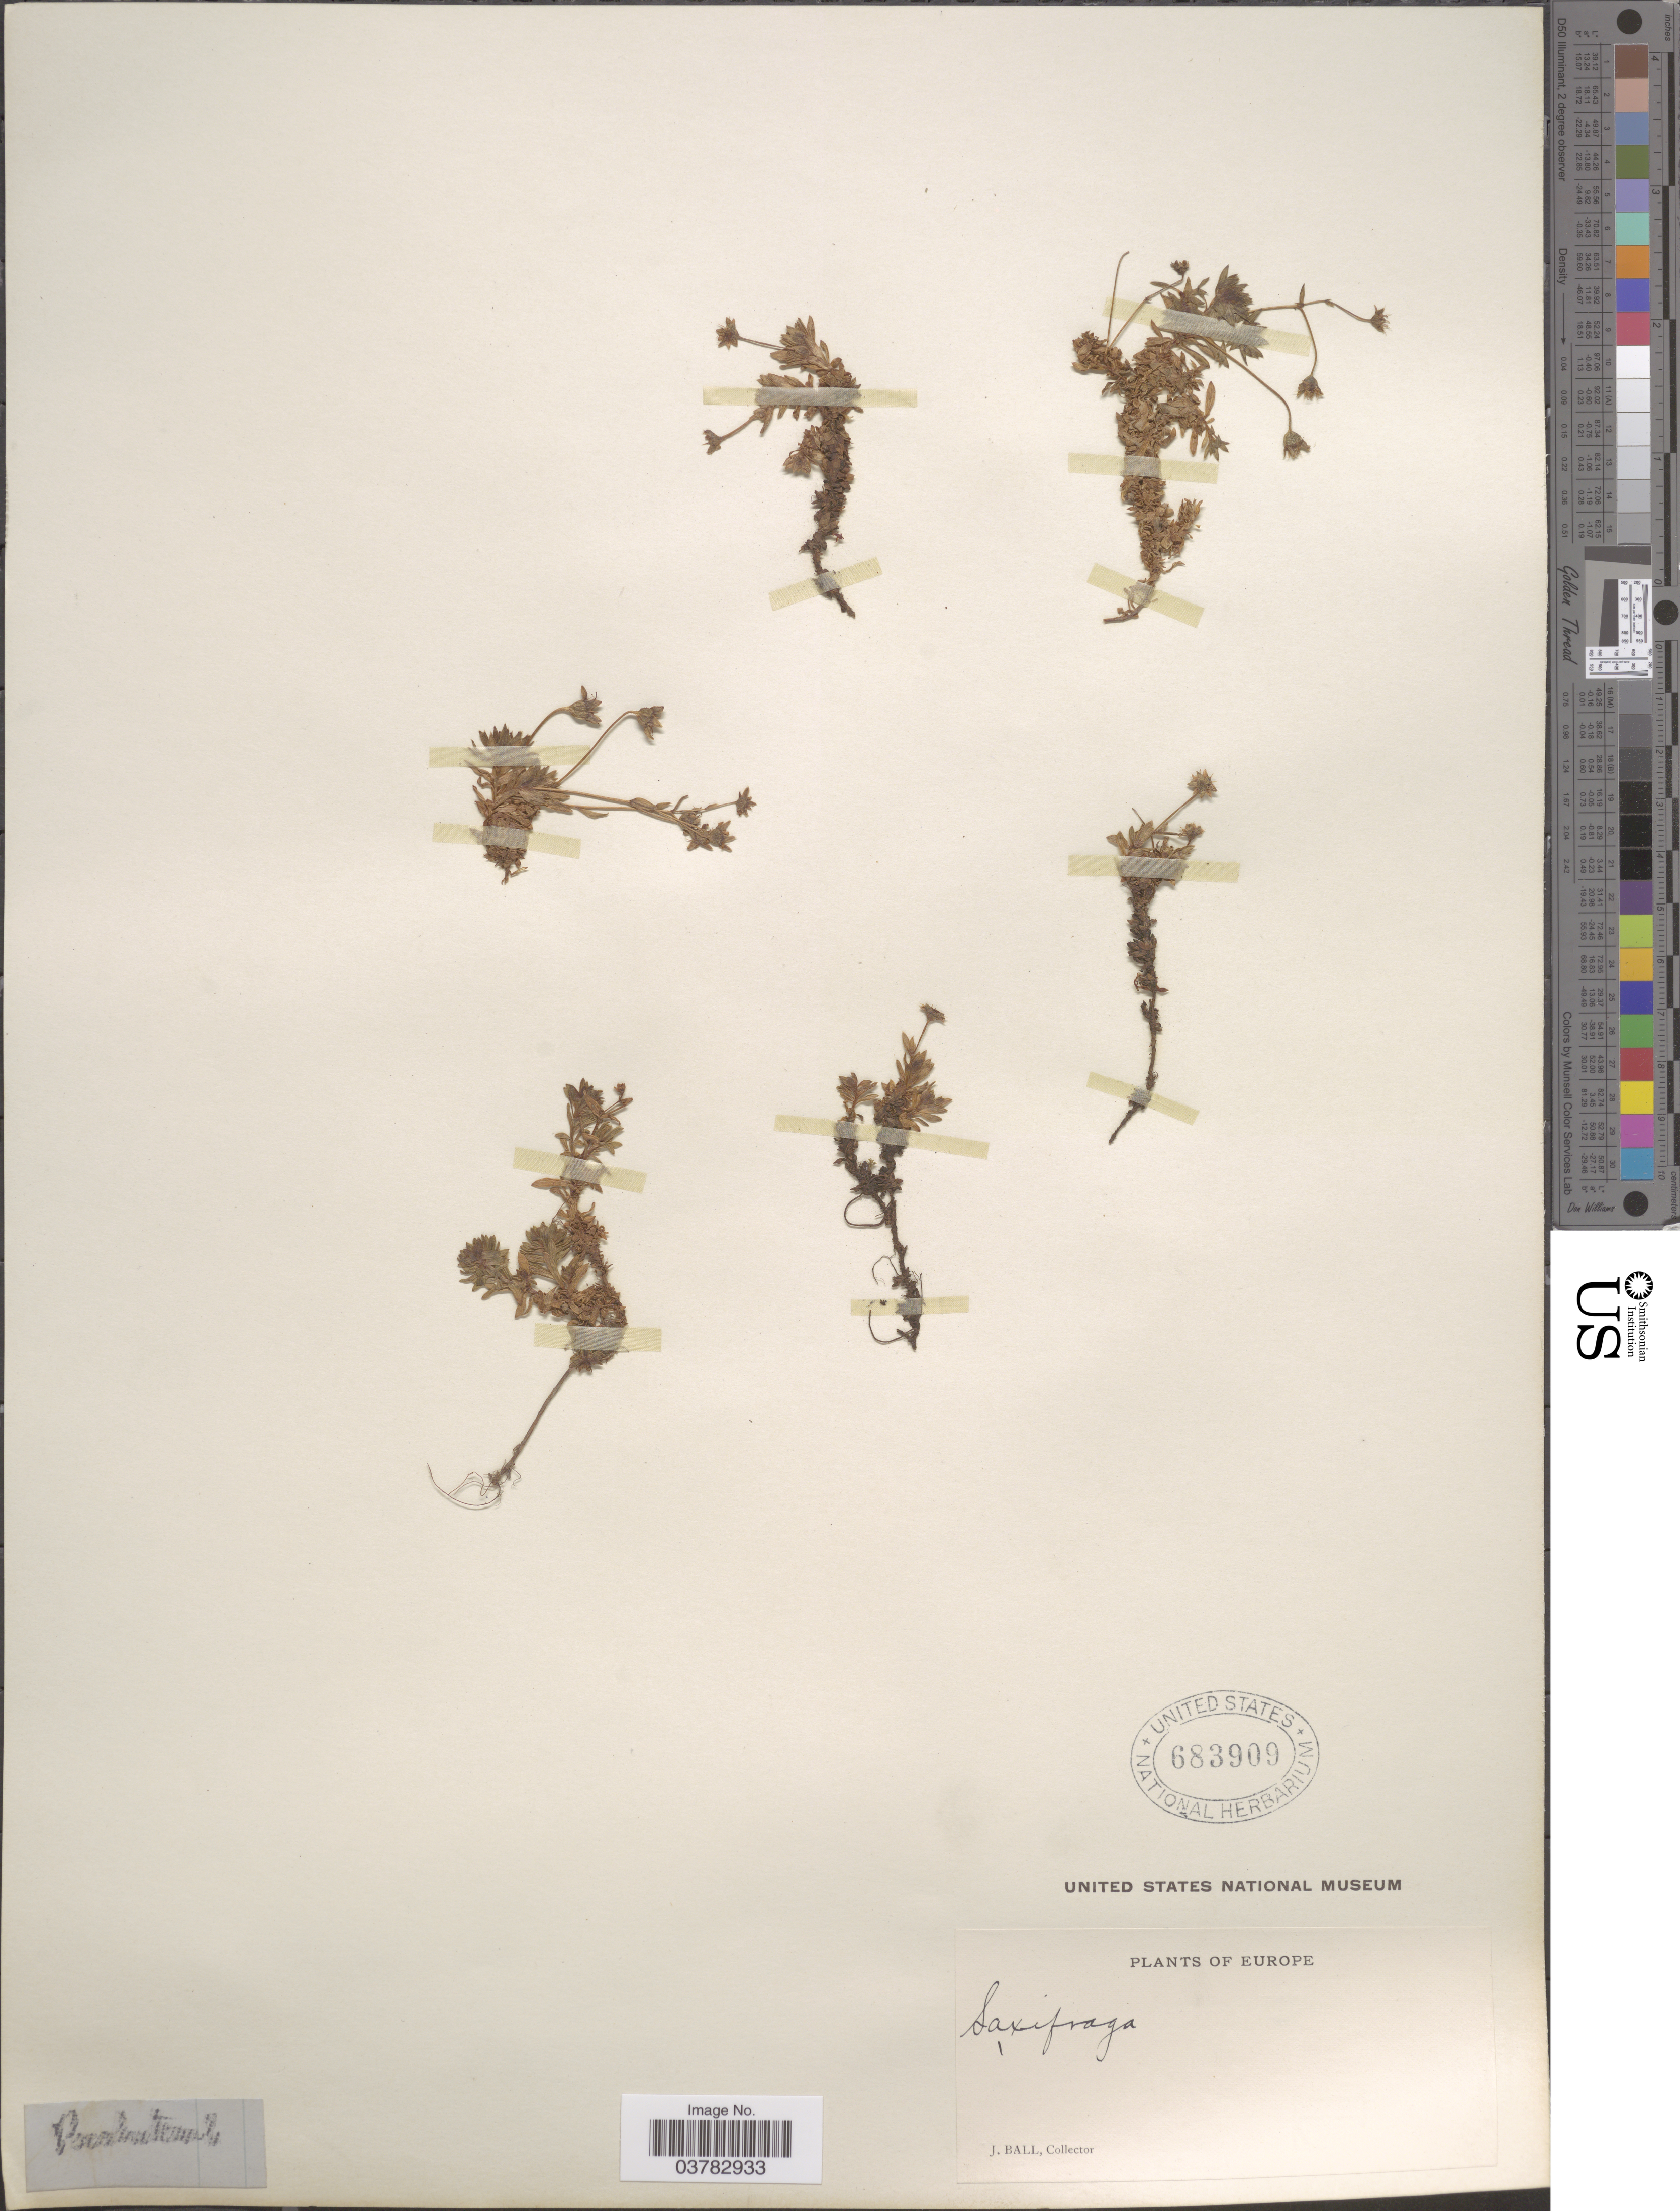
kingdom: Plantae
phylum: Tracheophyta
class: Magnoliopsida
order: Saxifragales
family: Saxifragaceae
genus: Saxifraga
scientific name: Saxifraga sp.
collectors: J. Ball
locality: Europe. [illegible text]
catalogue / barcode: US 683909